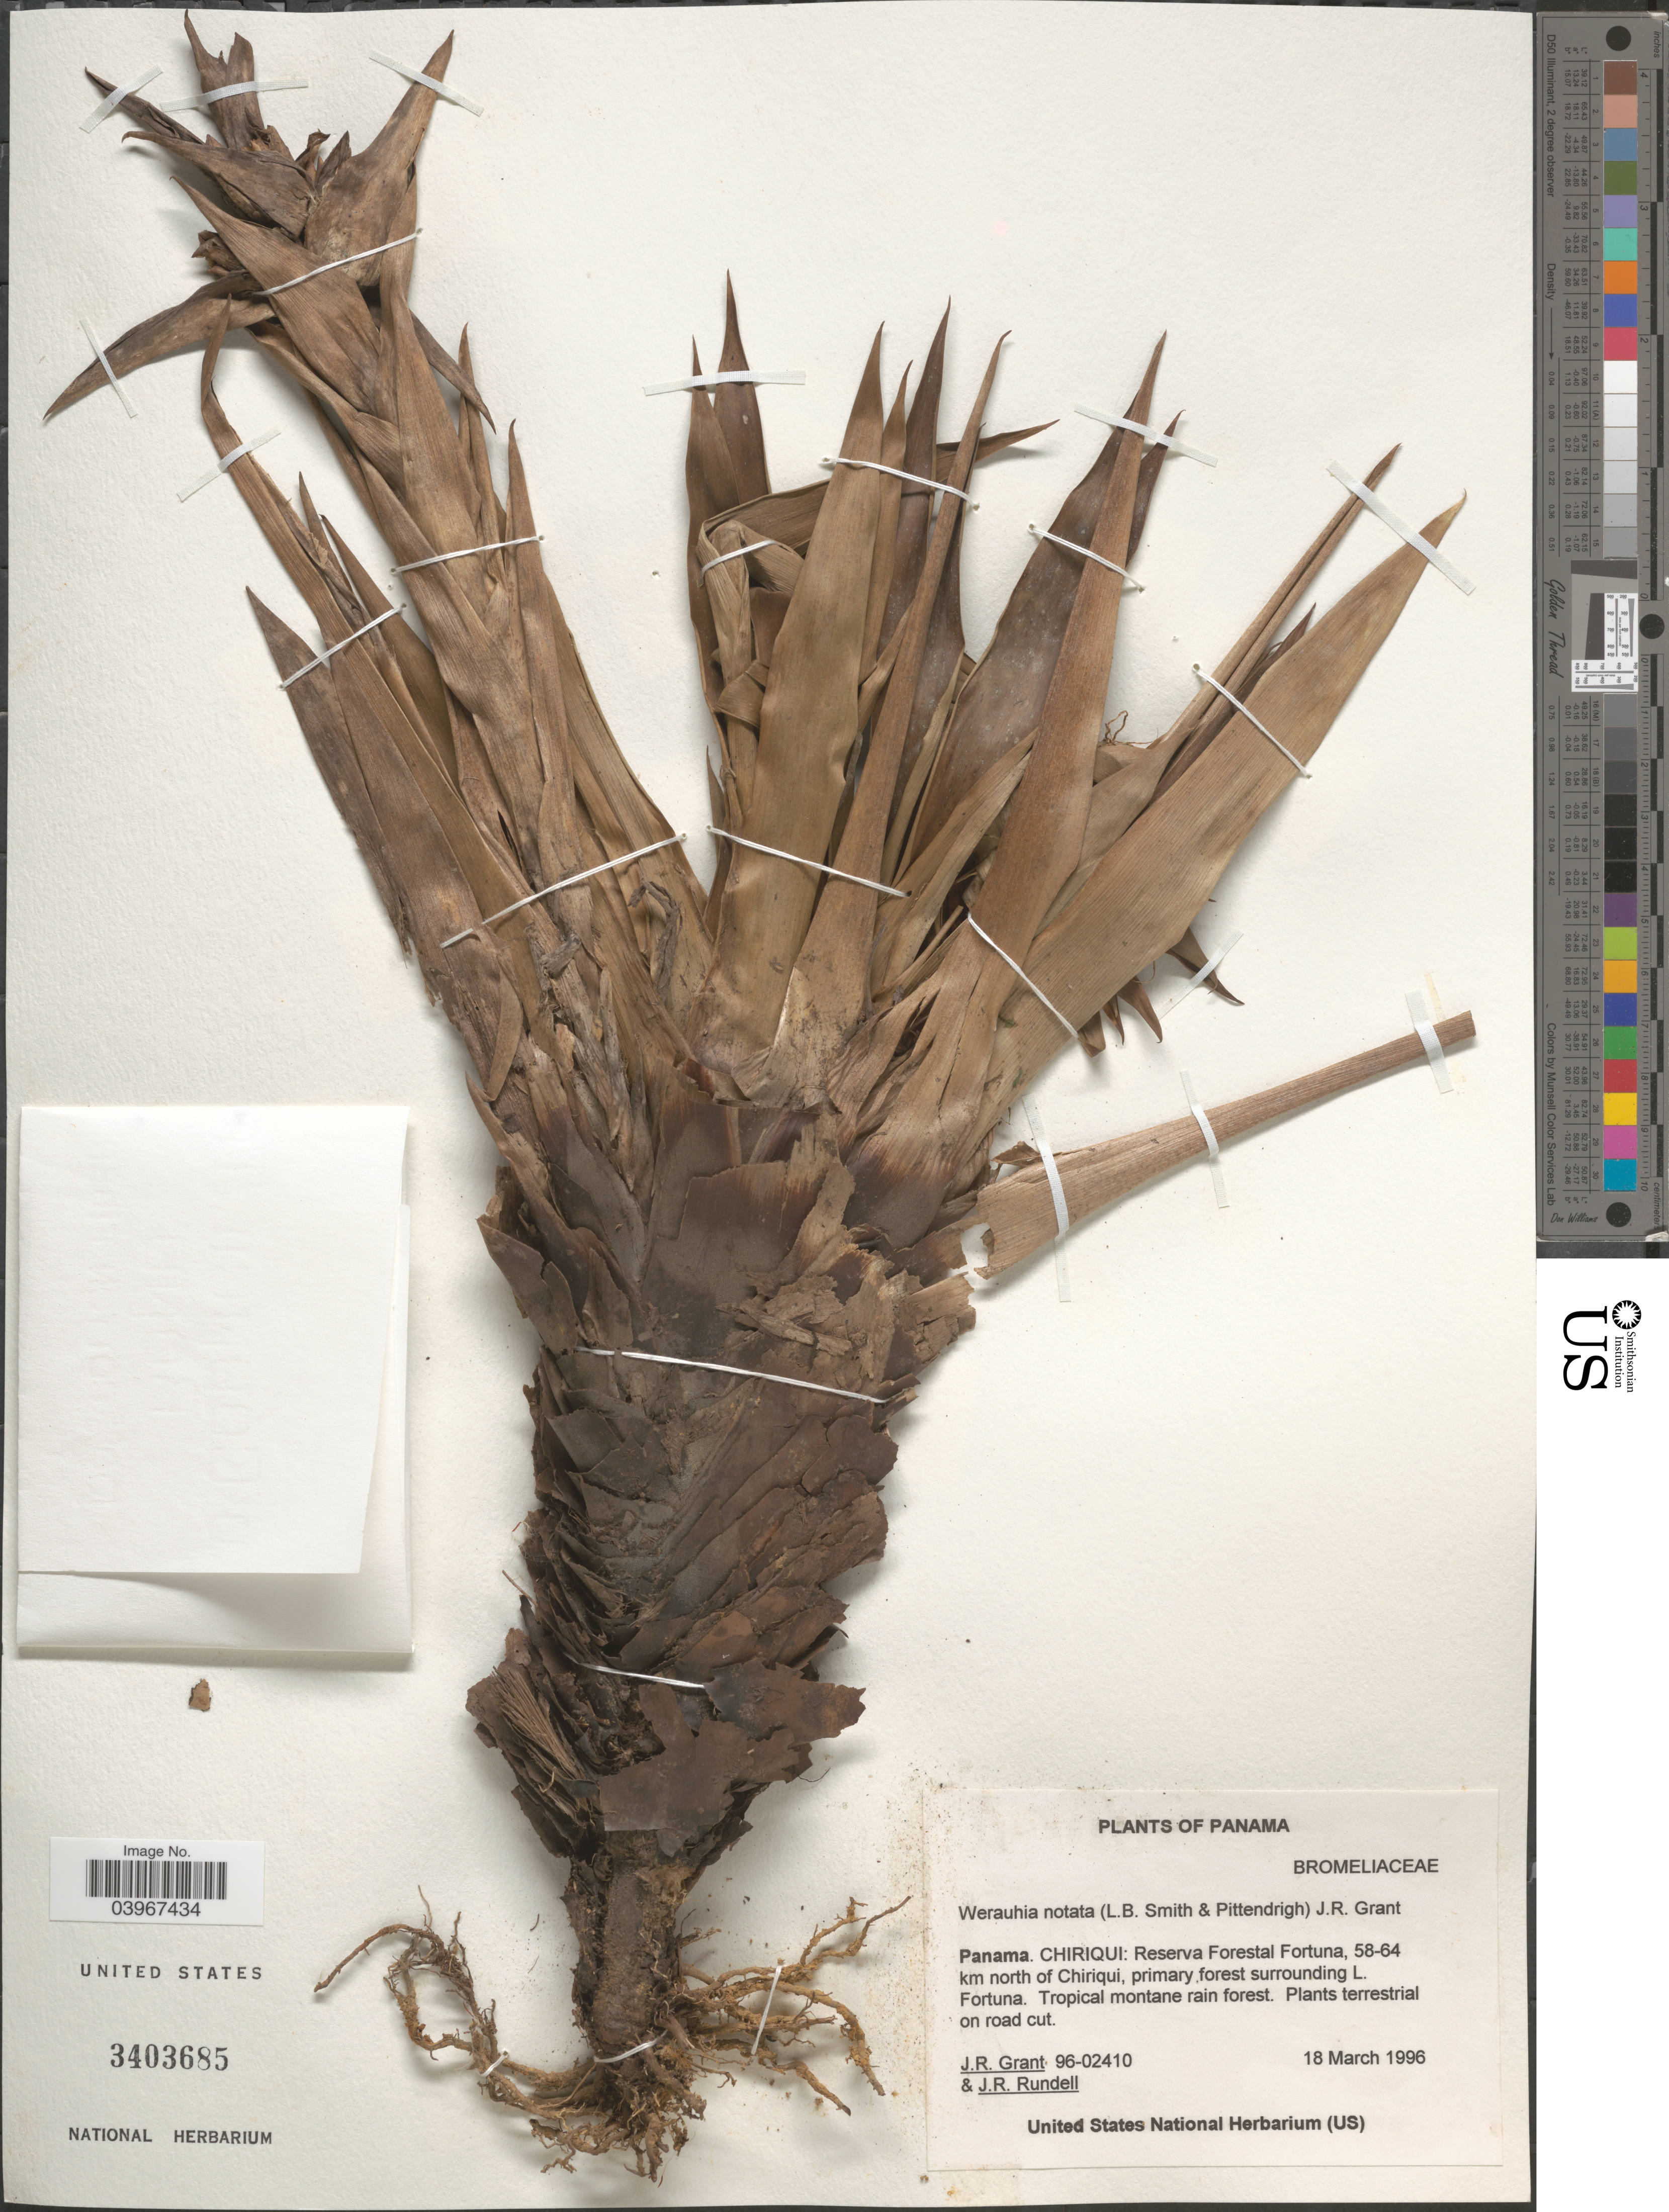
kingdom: Plantae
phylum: Tracheophyta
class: Liliopsida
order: Poales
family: Bromeliaceae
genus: Werauhia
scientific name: Werauhia notata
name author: (L.B. Sm. & Pittendr.) J.R. Grant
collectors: J. Grant & J. R. Rundell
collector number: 96-02410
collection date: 1996-03-18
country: Panama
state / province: Chiriqui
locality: Reserva Forestal Fortuna, 58-64 km north of Chiriqui, primary forest surrounding L. Fortuna. Tropical montane rain forest.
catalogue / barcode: US 3403685